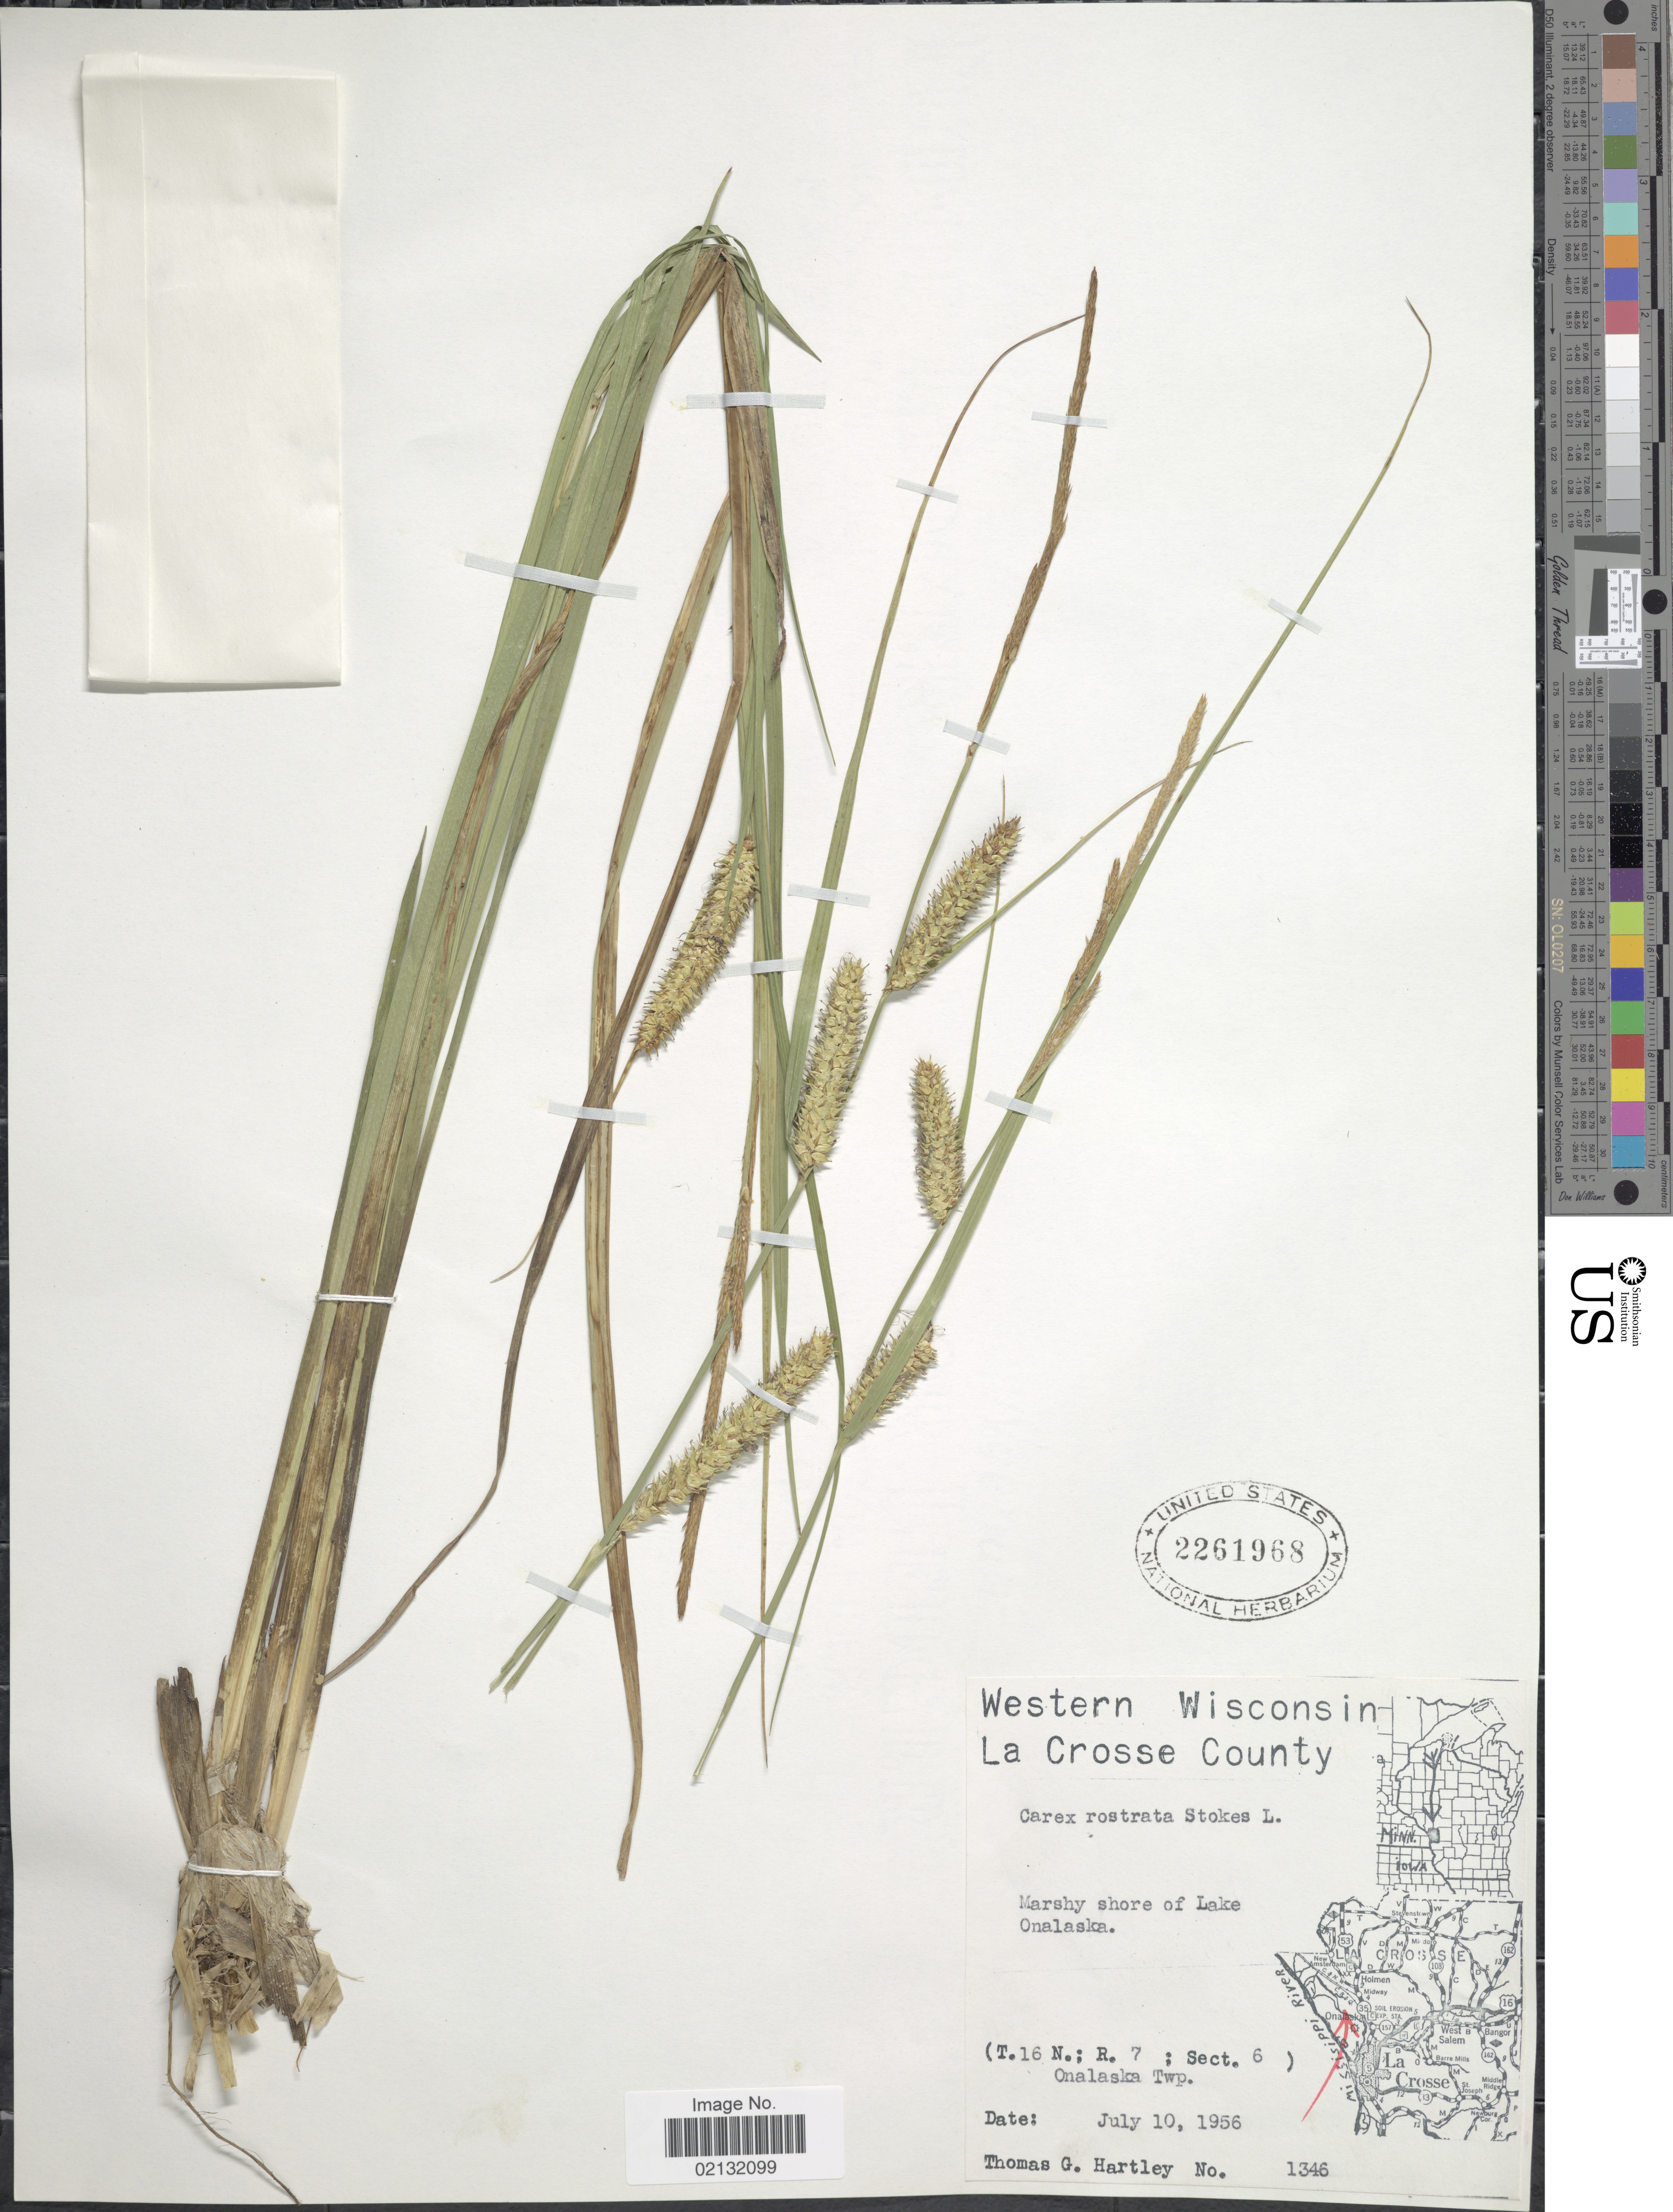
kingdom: Plantae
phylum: Tracheophyta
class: Liliopsida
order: Poales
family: Cyperaceae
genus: Carex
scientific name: Carex rostrata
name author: Stokes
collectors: T. G. Hartley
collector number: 1346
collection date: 1956-07-10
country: United States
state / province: Wisconsin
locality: Western Wisconsin La Crosse County. Marshy shore of Lake Onalaska. (T.16N.; R.7; Sect. 6) Onalaska Twp.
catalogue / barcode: US 2261968